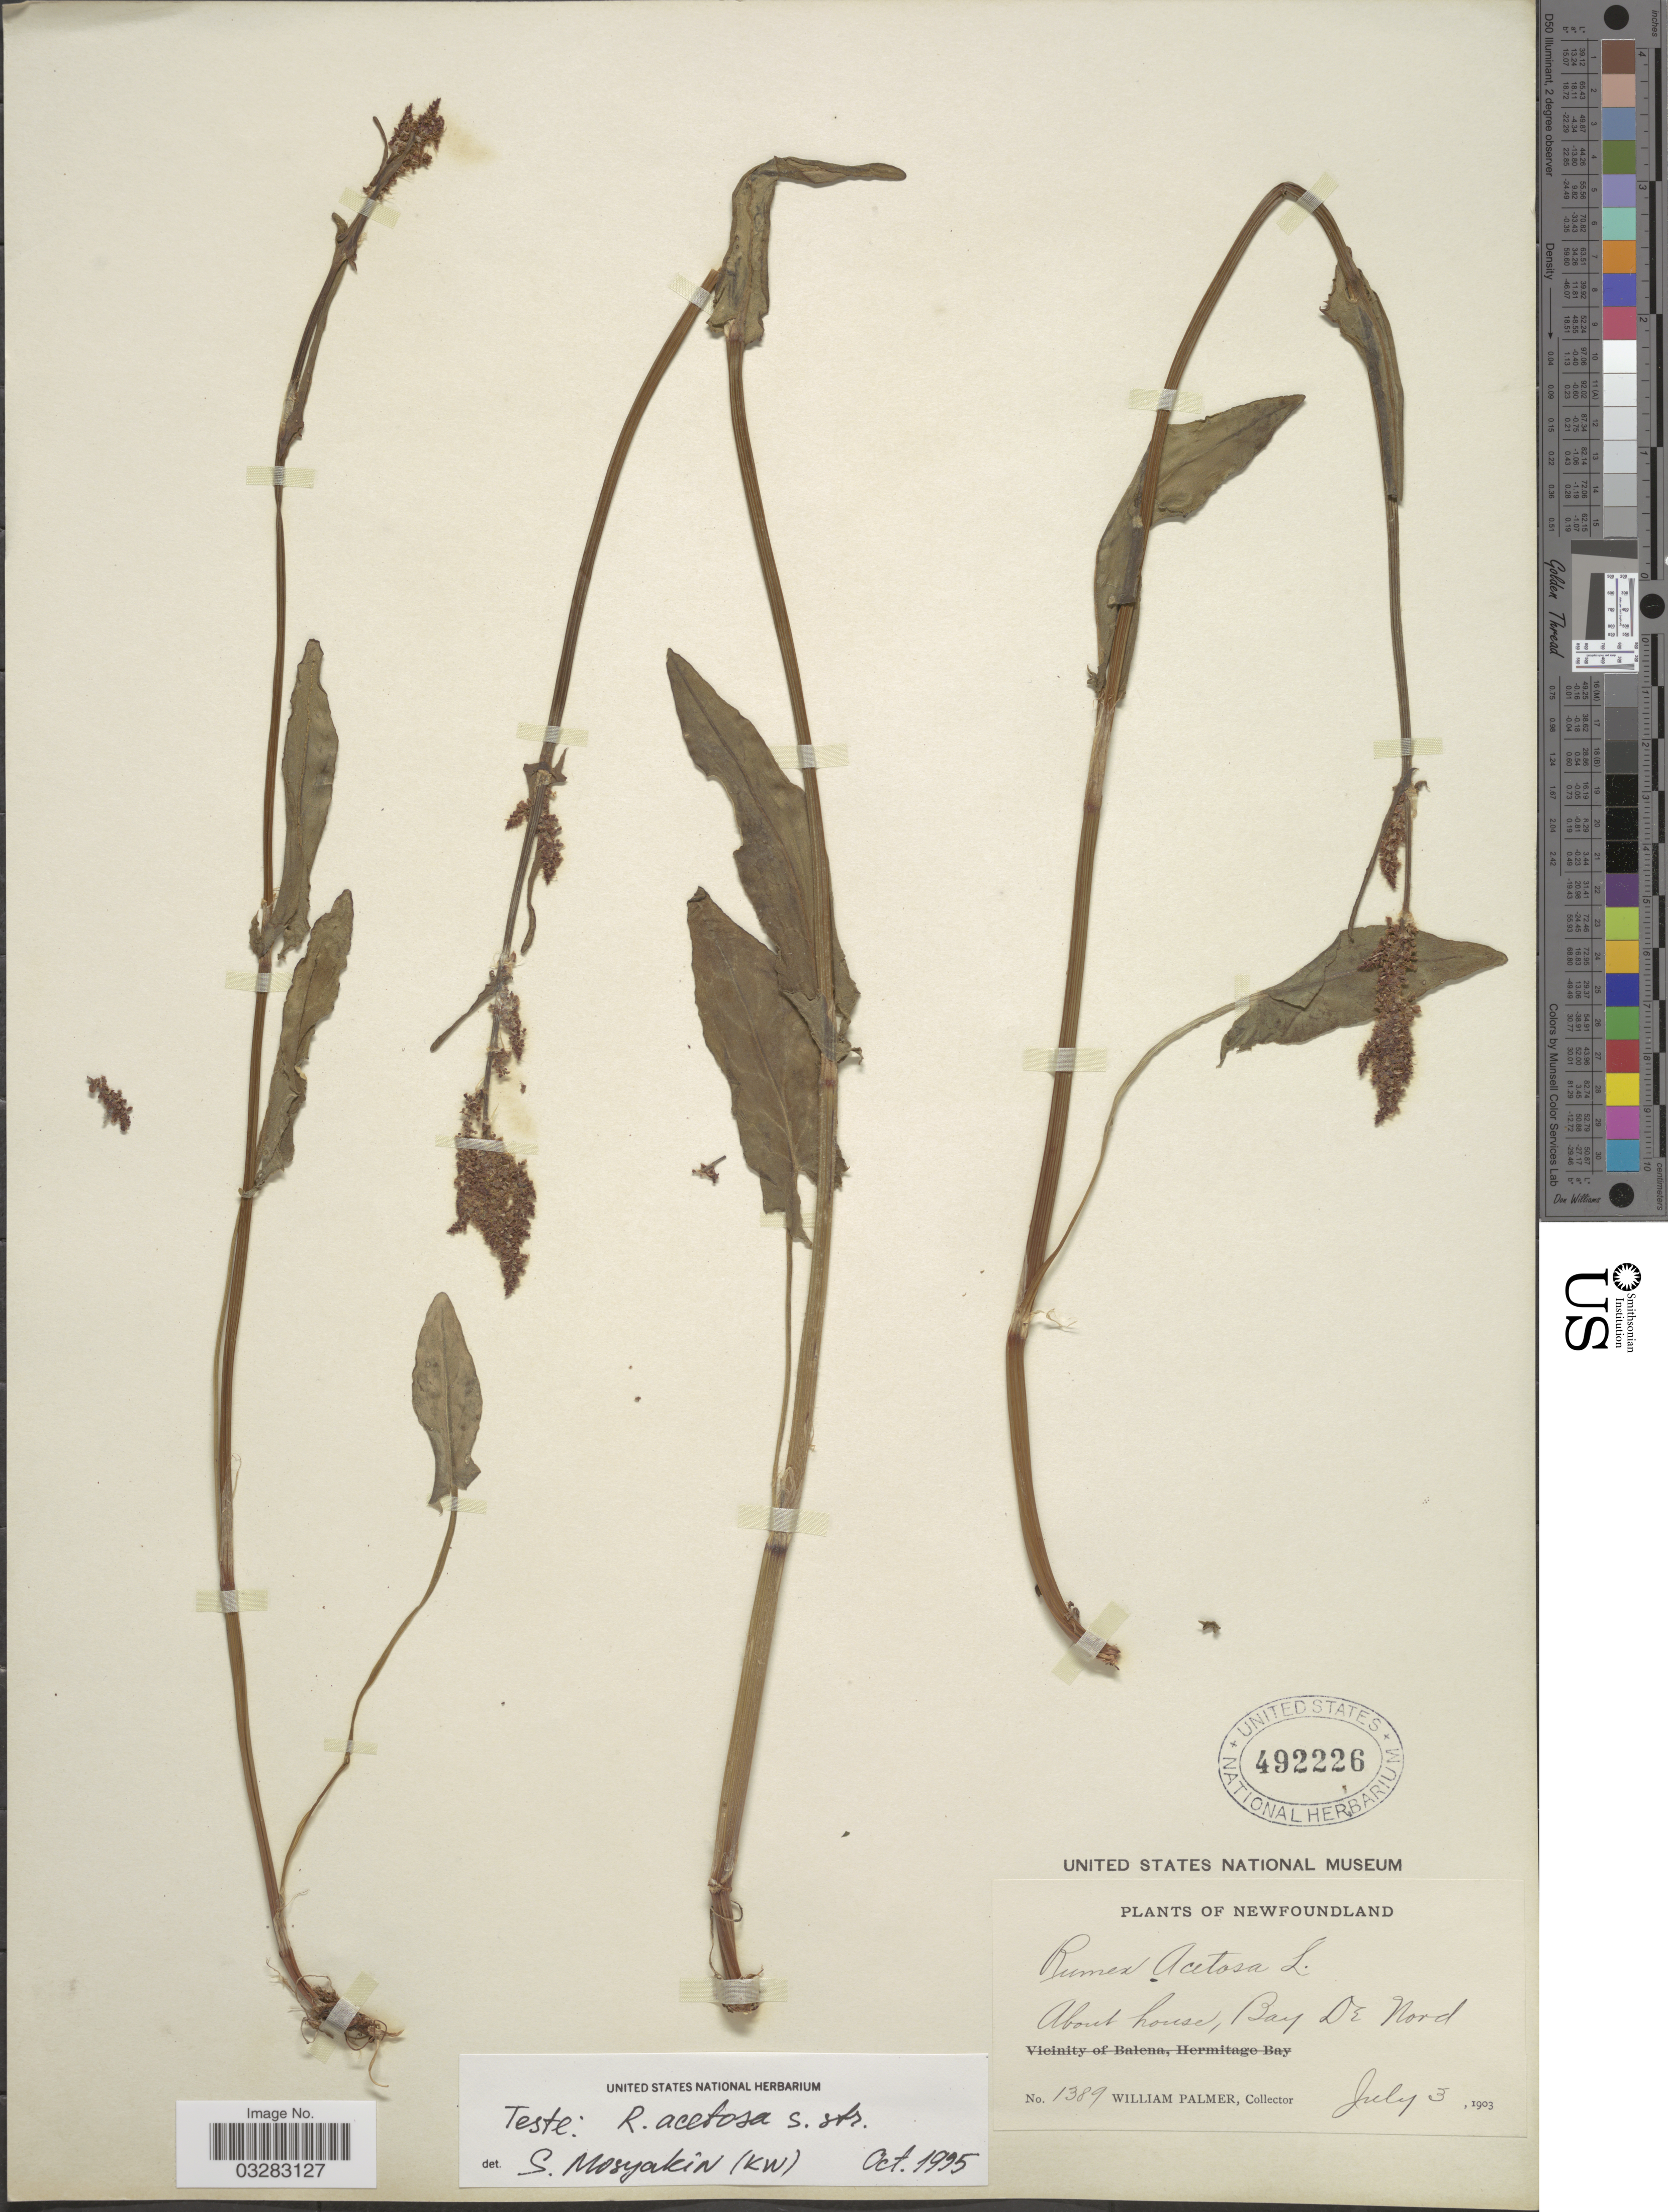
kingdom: Plantae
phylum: Tracheophyta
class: Magnoliopsida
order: Caryophyllales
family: Polygonaceae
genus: Rumex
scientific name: Rumex acetosa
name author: L.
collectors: W. Palmer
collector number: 1389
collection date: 1903-07-03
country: Canada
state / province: Newfoundland and Labrador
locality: About house, Bay De Nord.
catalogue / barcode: US 492226